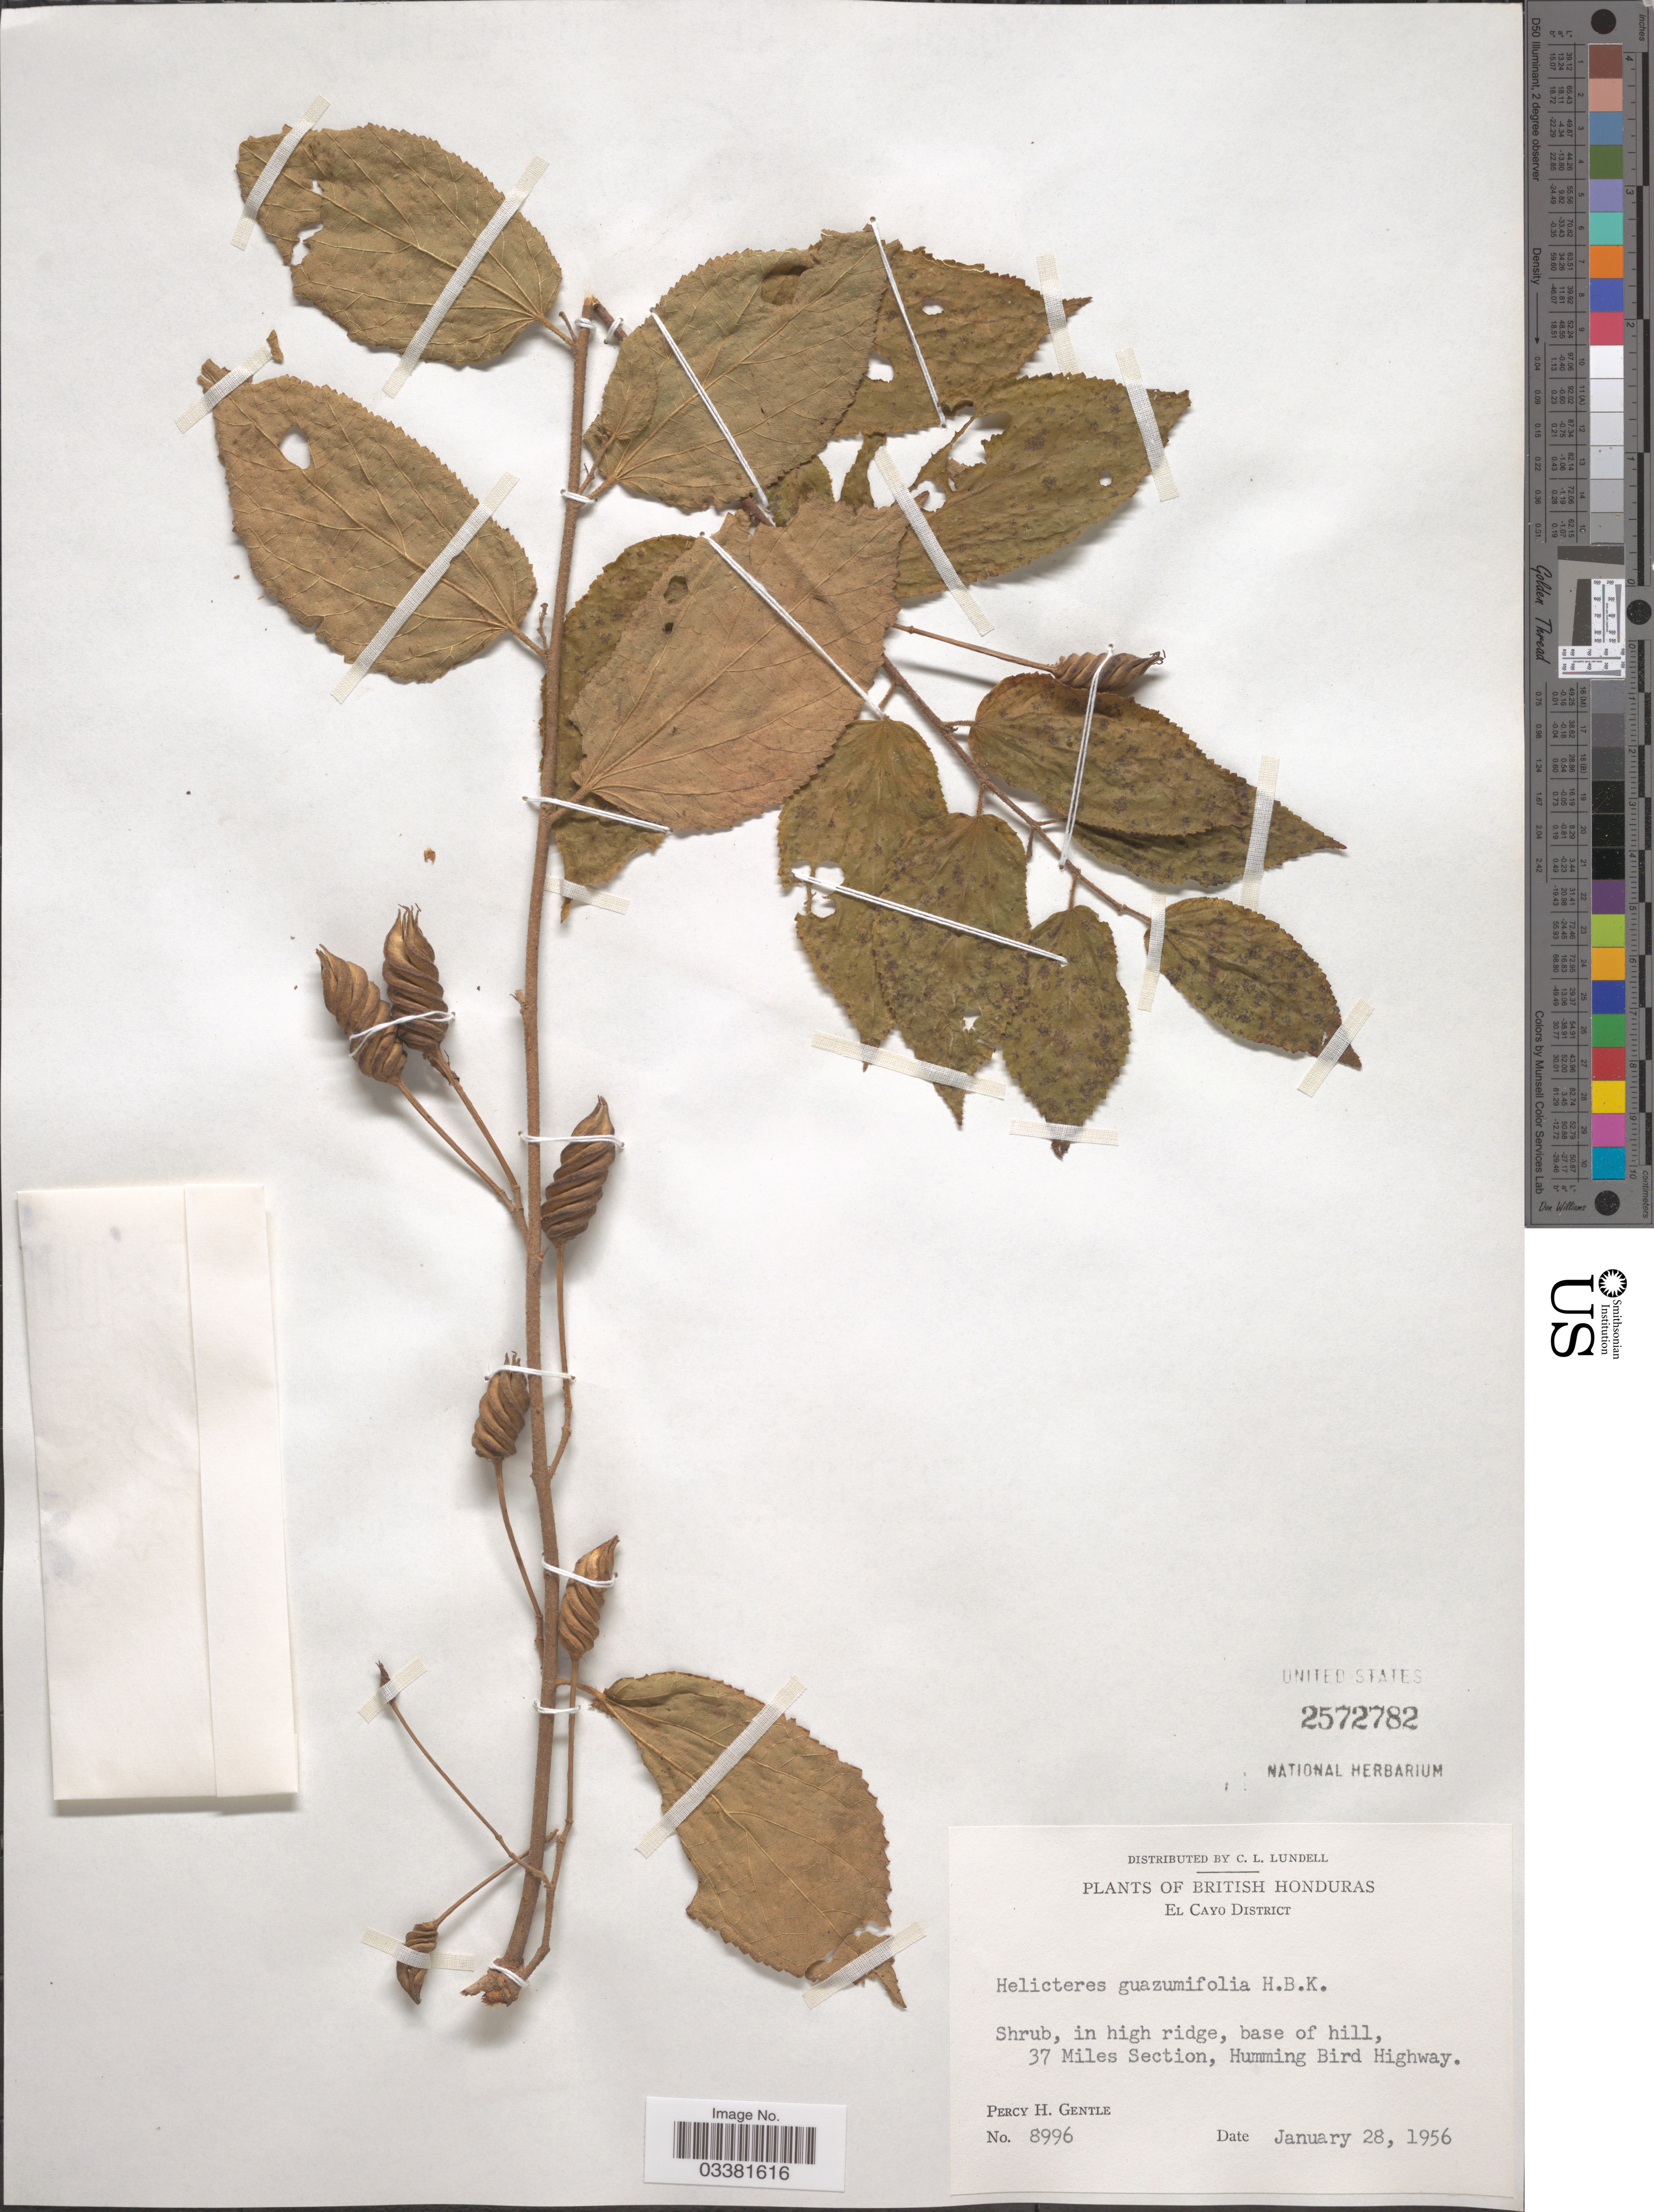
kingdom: Plantae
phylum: Tracheophyta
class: Magnoliopsida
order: Malvales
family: Malvaceae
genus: Helicteres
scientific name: Helicteres guazumifolia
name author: Kunth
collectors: P. H. Gentle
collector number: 8996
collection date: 1956-01-28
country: Belize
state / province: Cayo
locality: British Honduras, El Cayo District. 37 Miles Section, Humming Bird Highway.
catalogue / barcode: US 2572782